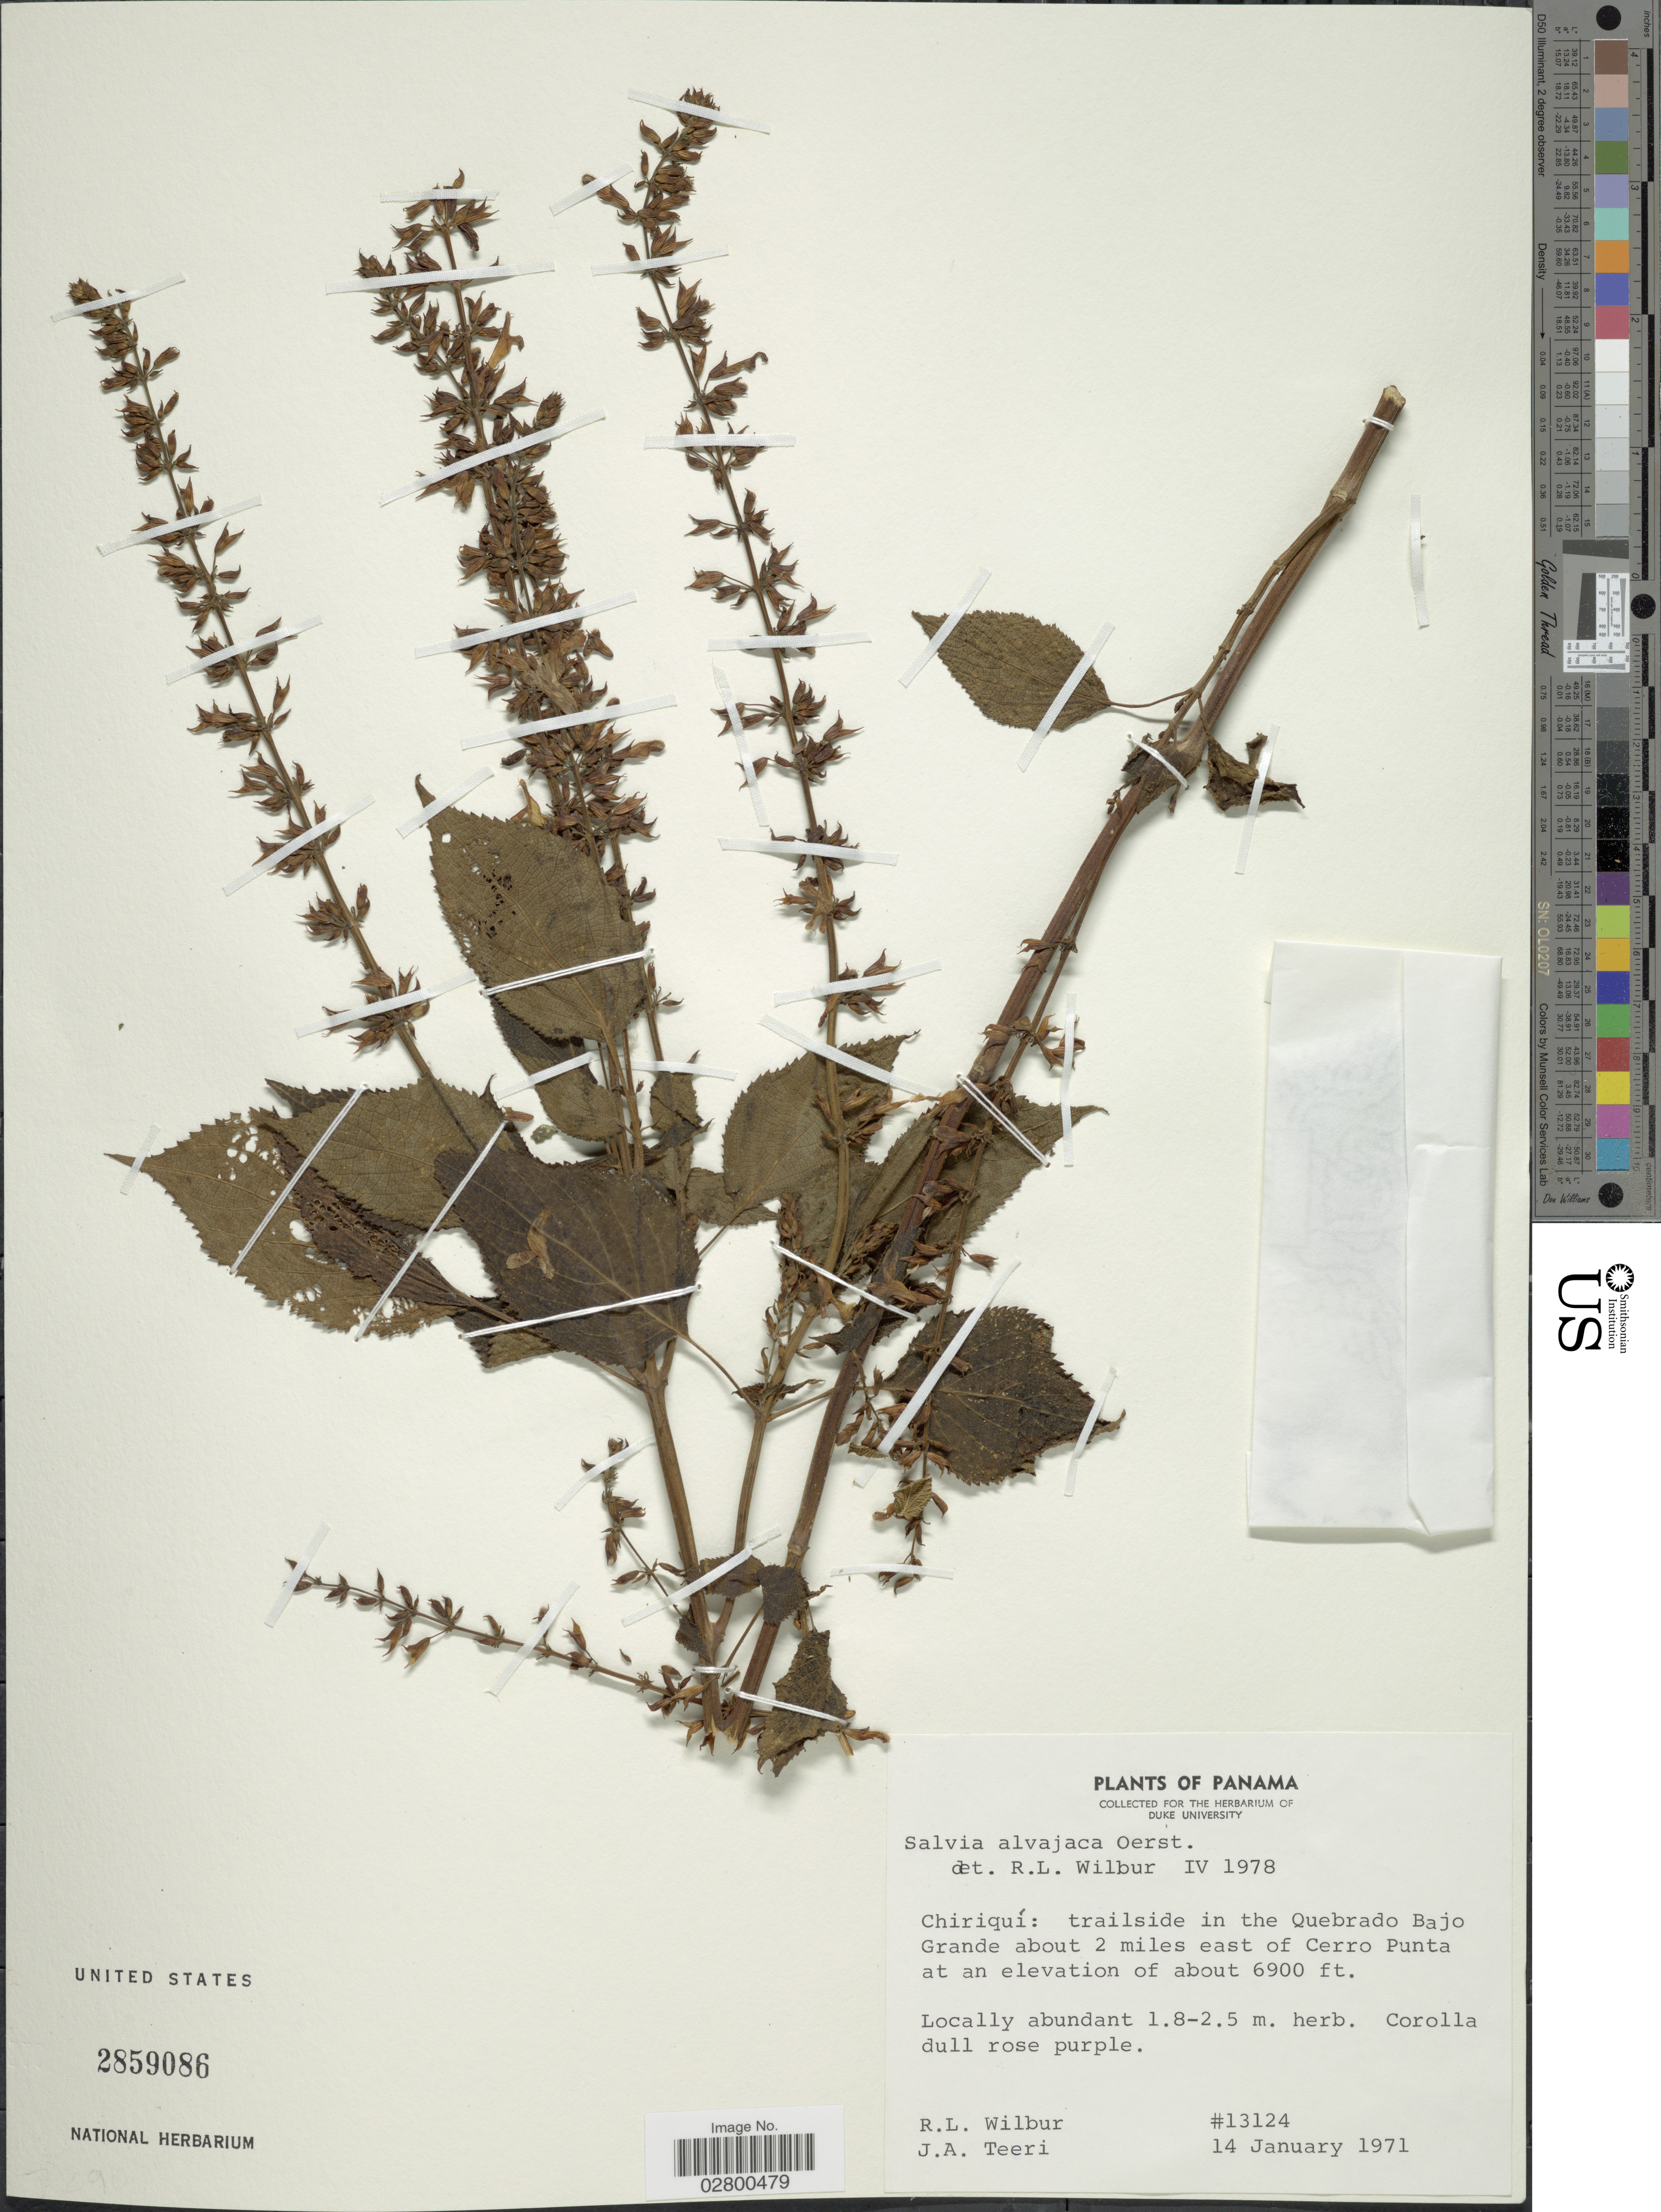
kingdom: Plantae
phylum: Tracheophyta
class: Magnoliopsida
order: Lamiales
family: Lamiaceae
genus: Salvia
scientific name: Salvia alvajaca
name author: Oerst.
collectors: R. L. Wilbur & J. Teeri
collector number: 13124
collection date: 1971-01-14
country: Panama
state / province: Chiriqui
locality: Trailside in the Quebrado Bajo Grande about 2 miles east of Cerro Punta.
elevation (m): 2103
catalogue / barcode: US 2859086